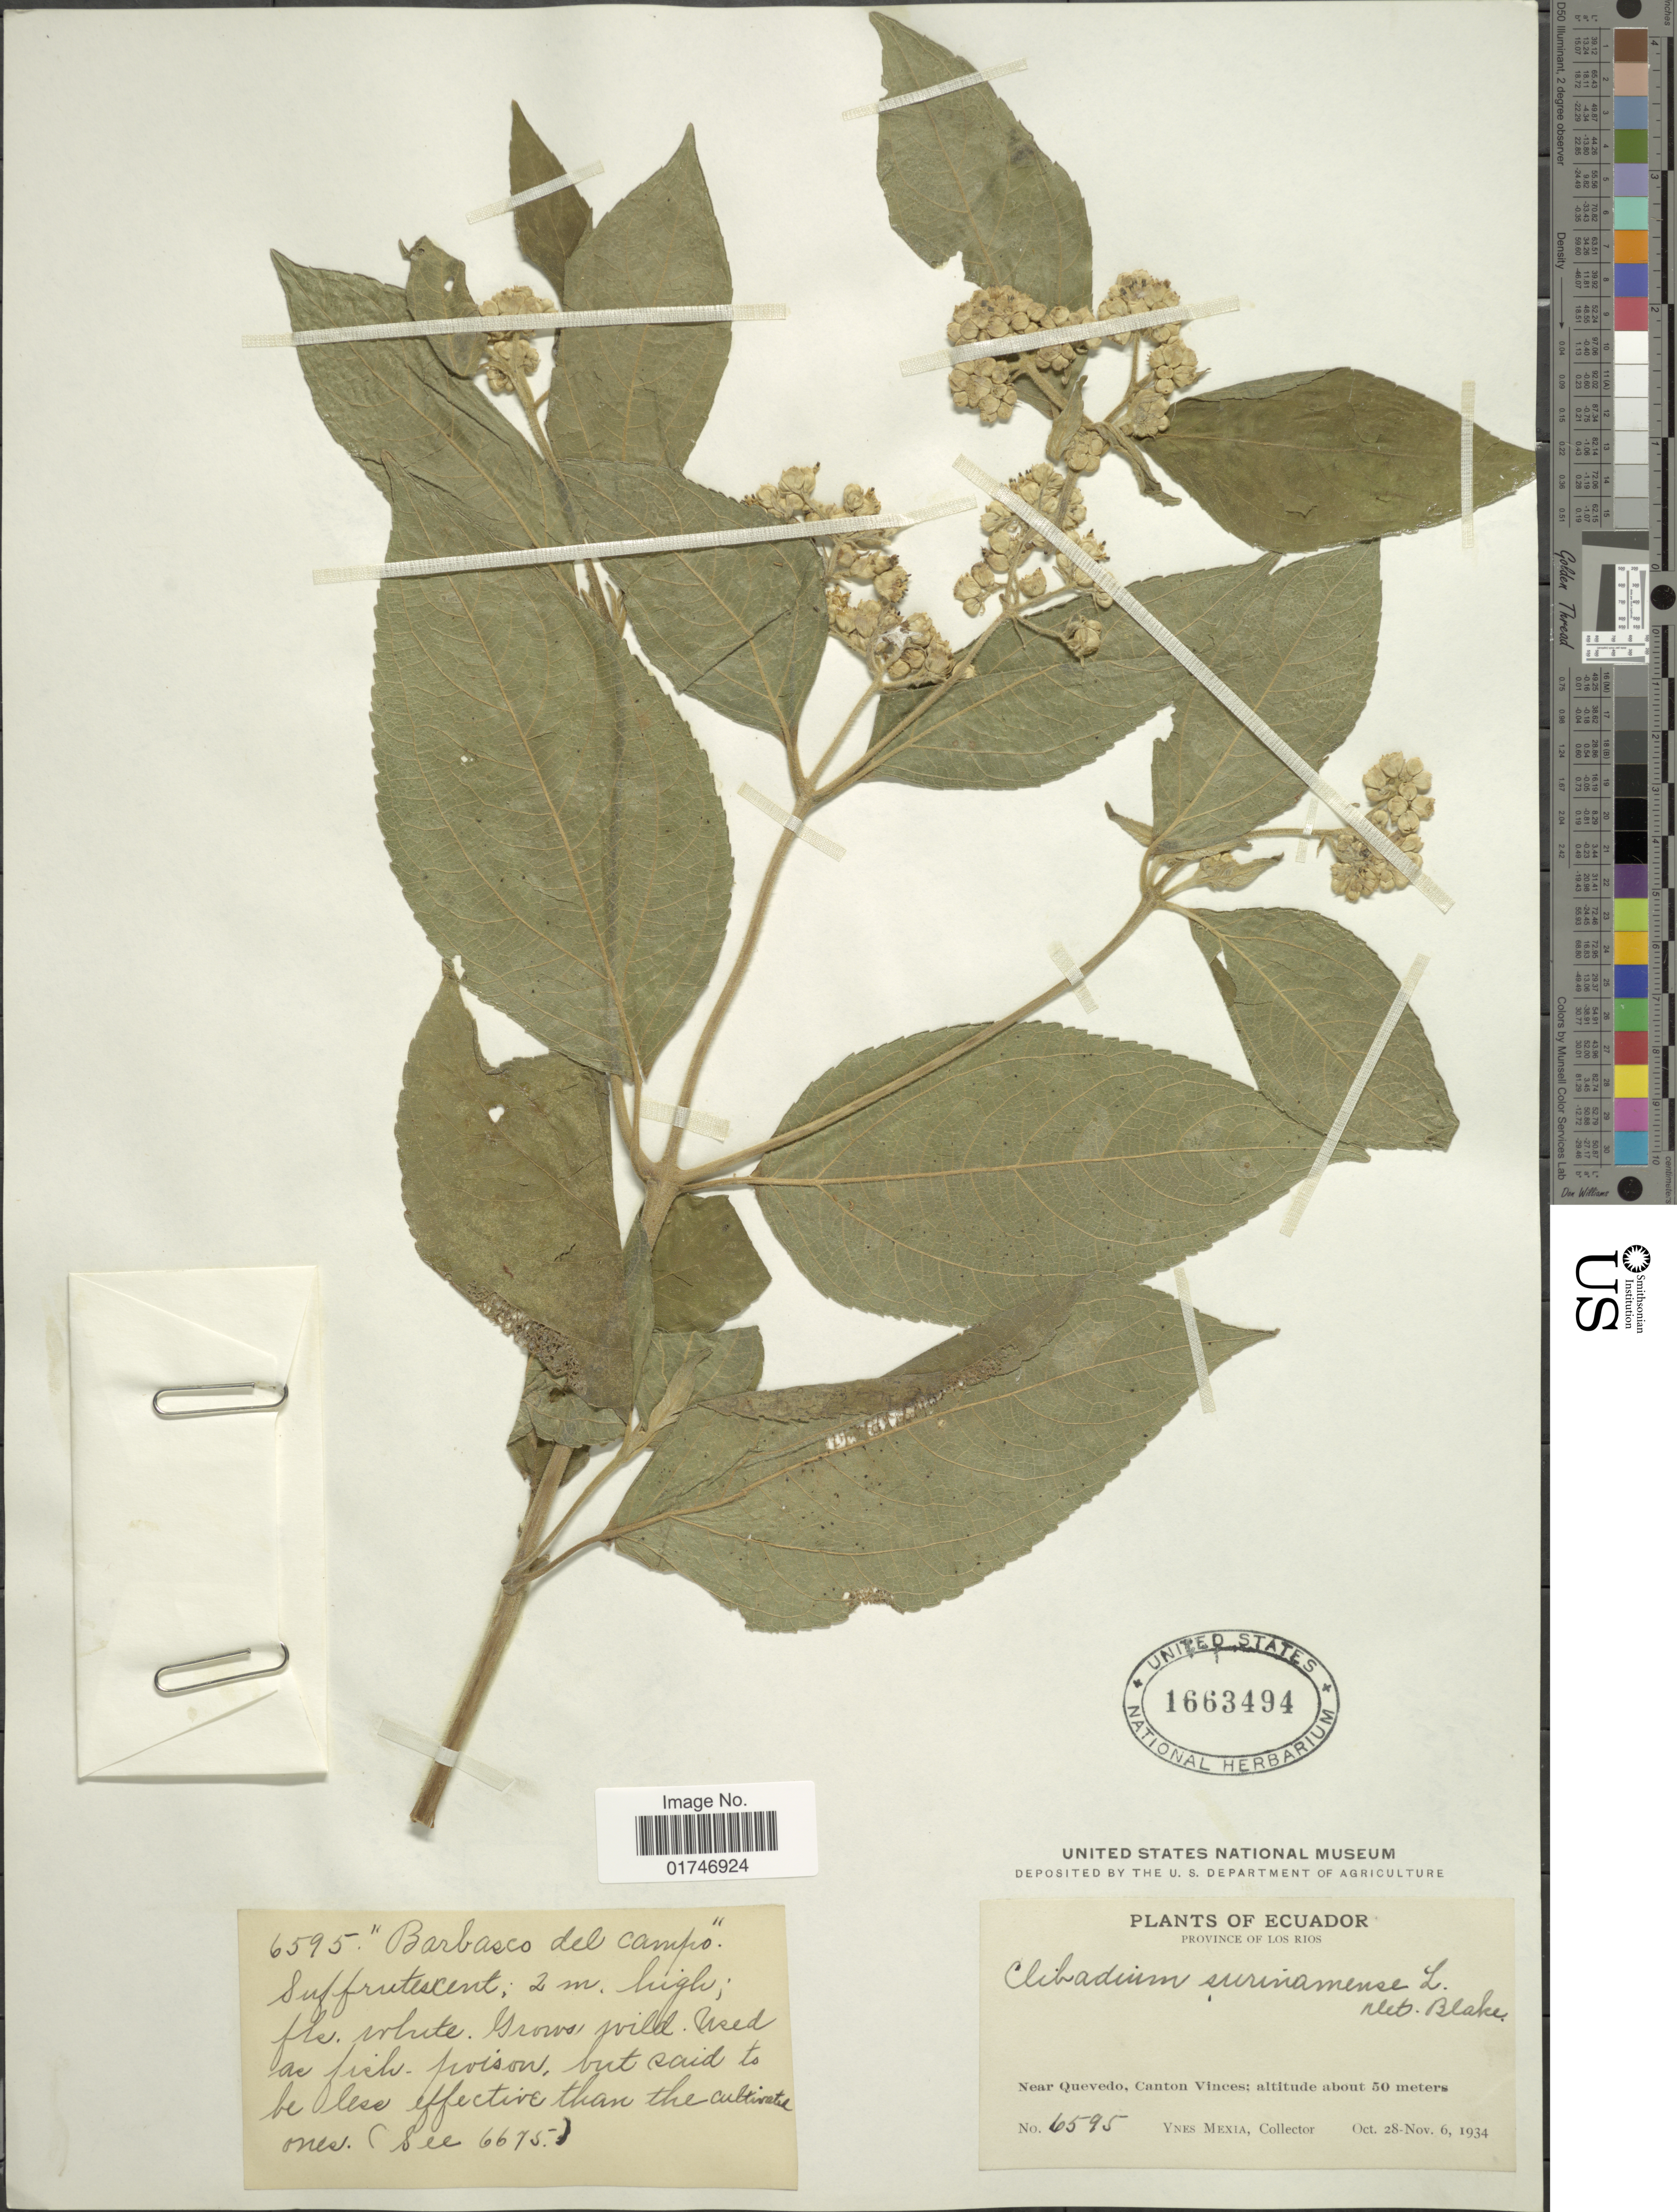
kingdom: Plantae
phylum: Tracheophyta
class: Magnoliopsida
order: Asterales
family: Asteraceae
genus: Clibadium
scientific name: Clibadium surinamense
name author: L.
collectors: Y. Mexia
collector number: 6595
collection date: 1934-10-28/1934-11-06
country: Ecuador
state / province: Los Ríos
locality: Province of Los Rios. Near Quevedo, Canton Vinces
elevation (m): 50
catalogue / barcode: US 1663494